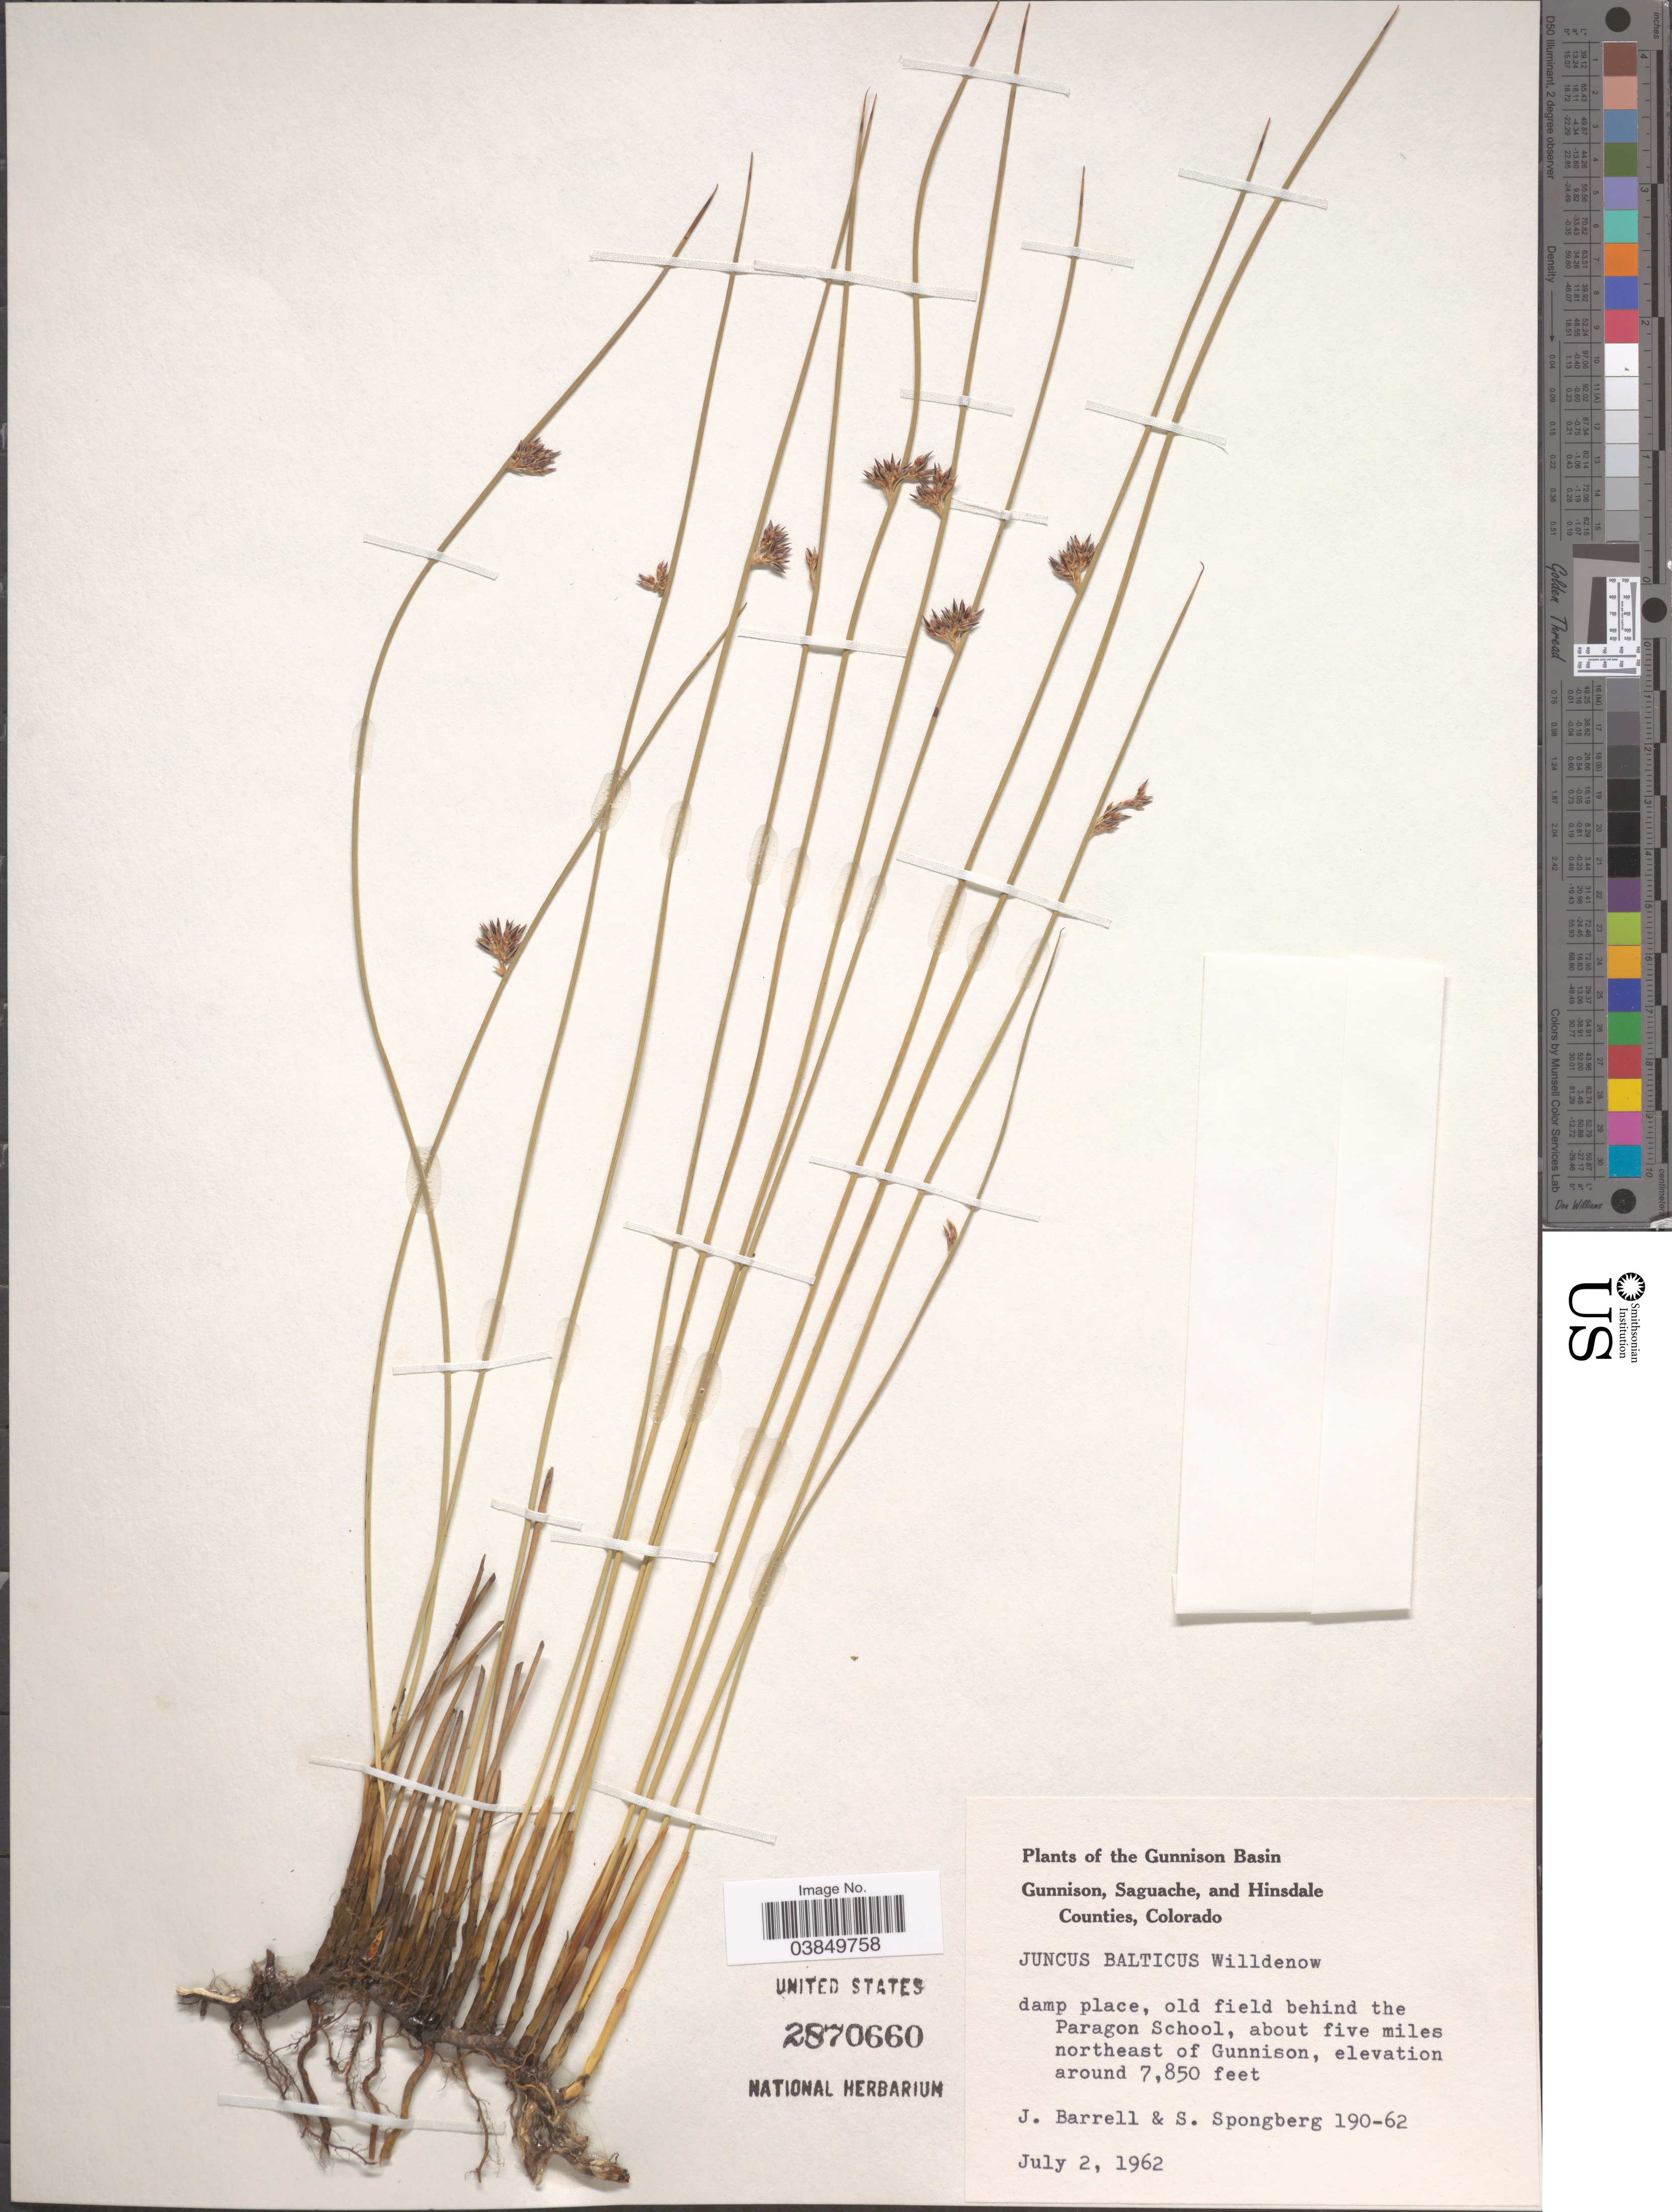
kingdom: Plantae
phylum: Tracheophyta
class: Liliopsida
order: Poales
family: Juncaceae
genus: Juncus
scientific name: Juncus balticus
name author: Willd.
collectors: J. Barrell & S. A.Spongberg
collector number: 190-62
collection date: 1962-07-02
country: United States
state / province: Colorado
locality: Gunnison Basin. Damp place, old field behind the Paragon School, about five miles northeast of Gunnison.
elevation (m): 2393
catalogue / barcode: US 2870660